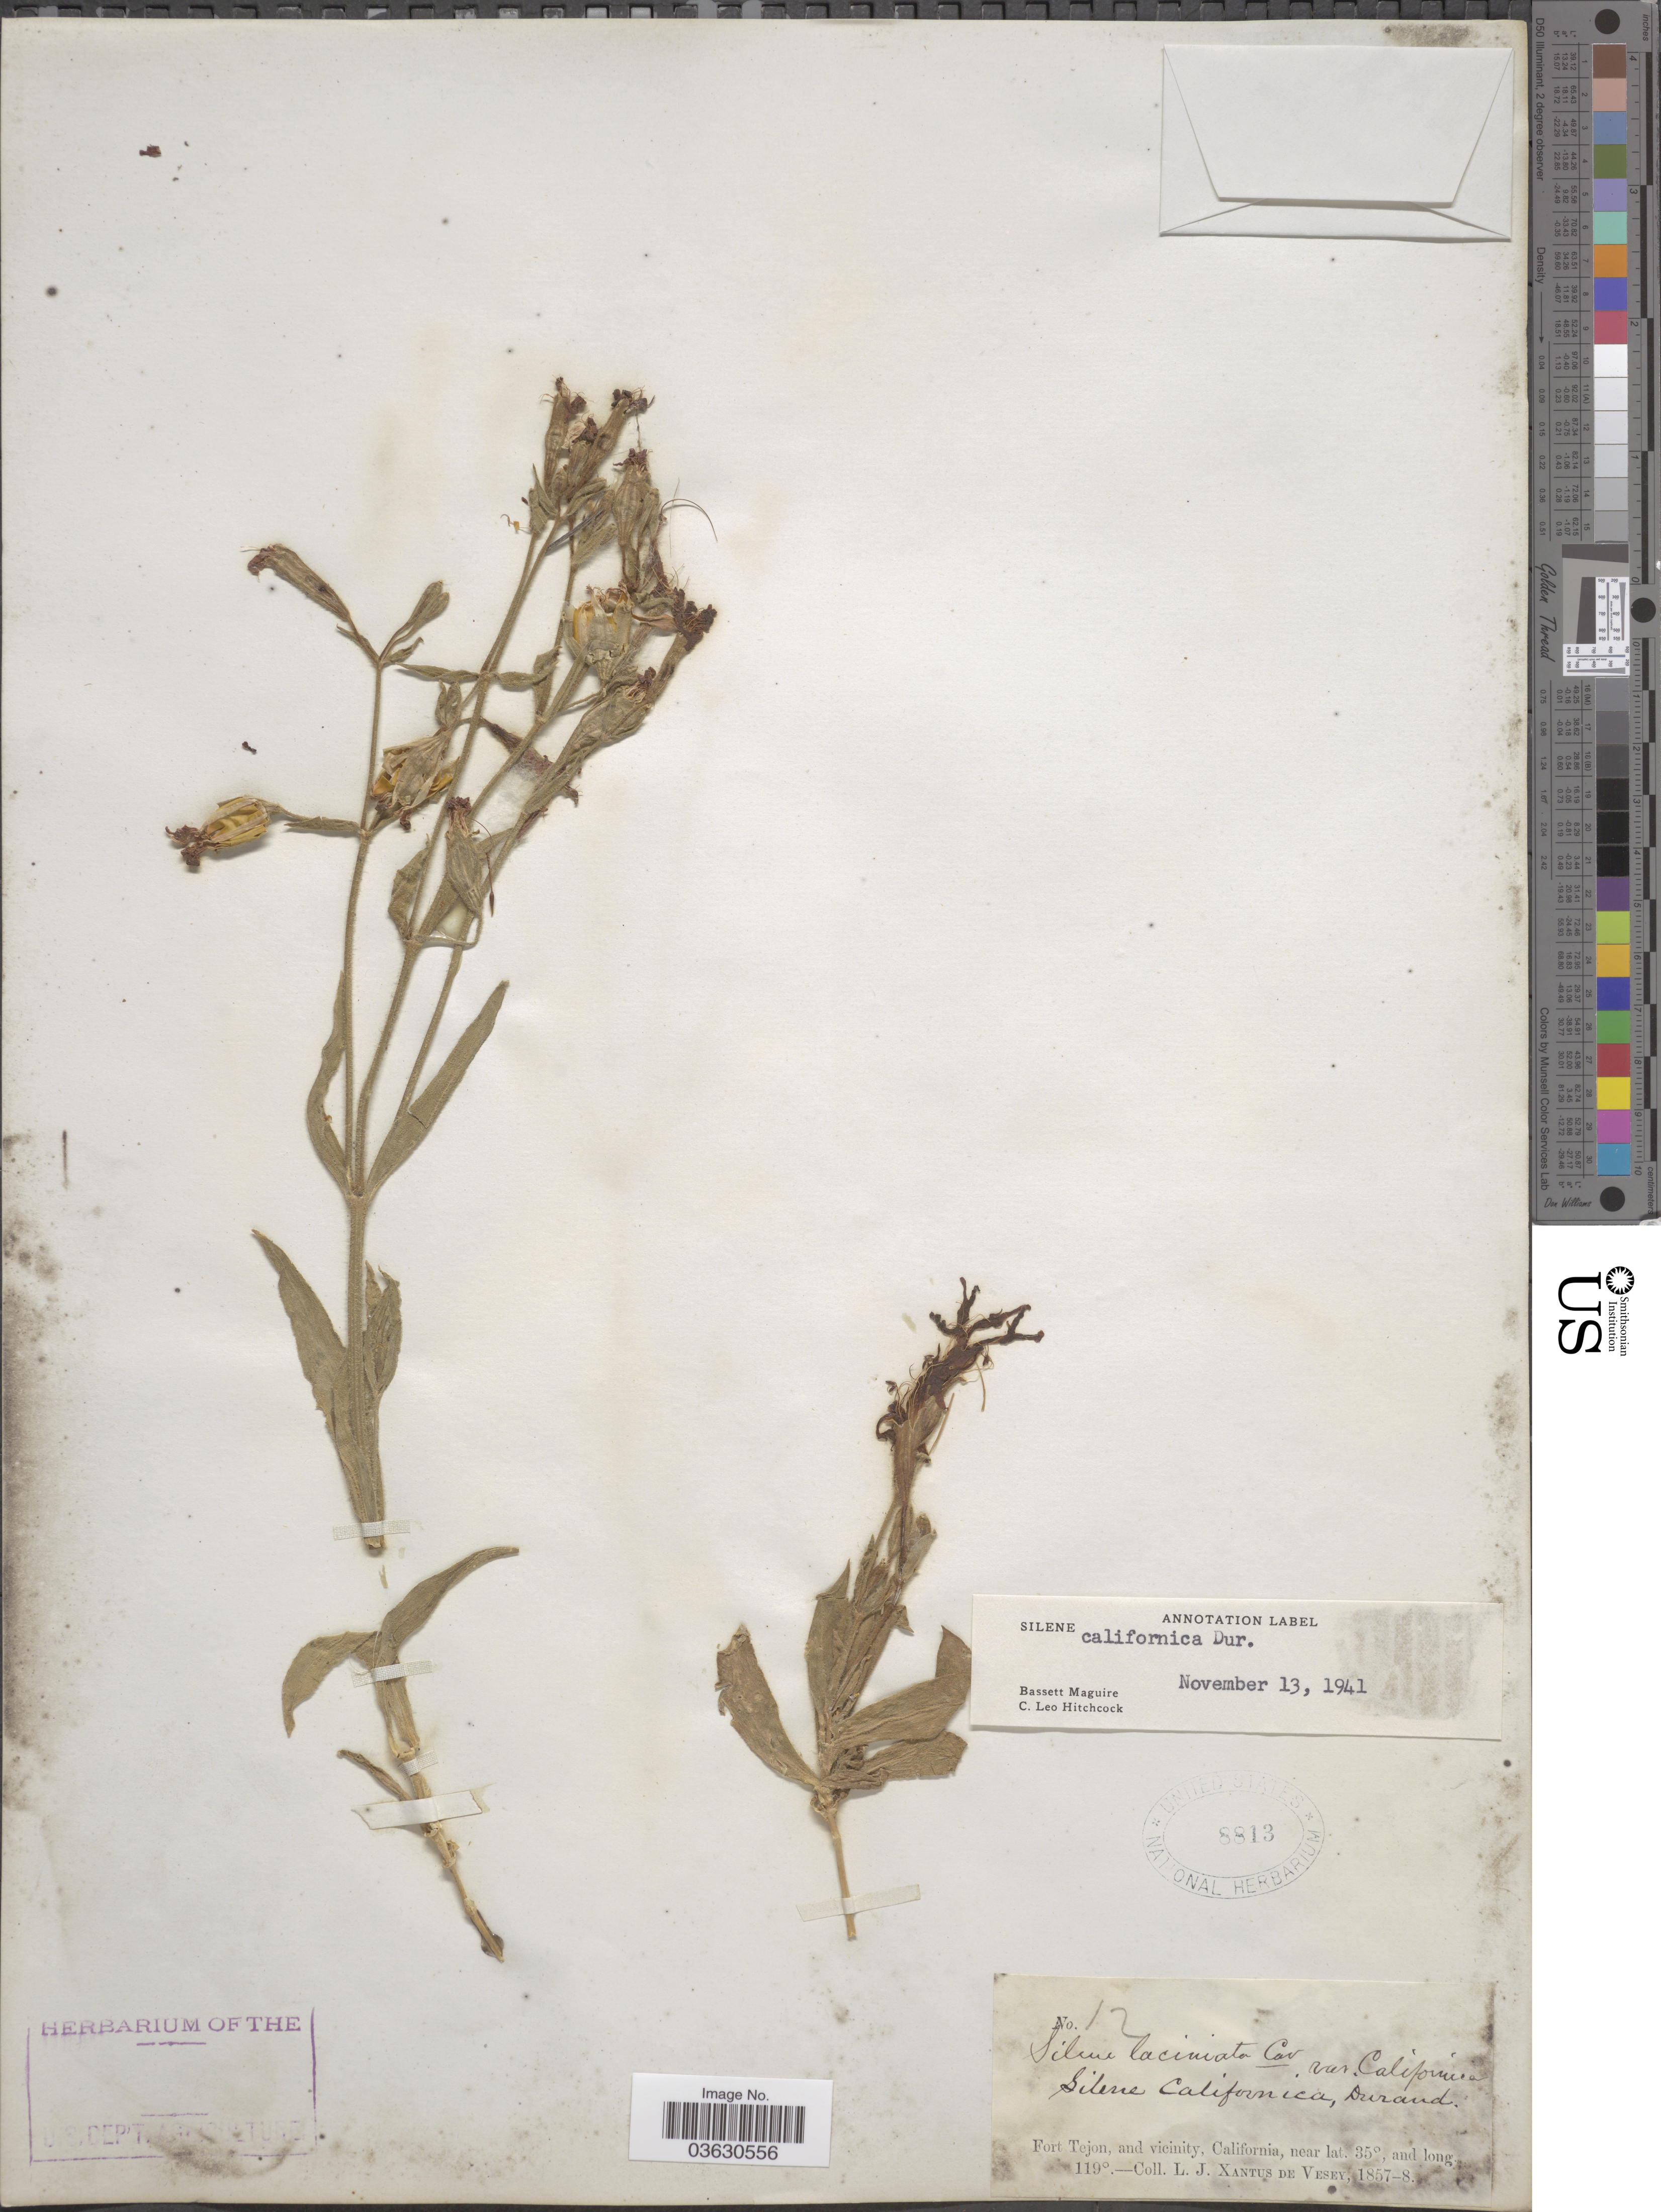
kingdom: Plantae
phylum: Tracheophyta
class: Magnoliopsida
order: Caryophyllales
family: Caryophyllaceae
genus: Silene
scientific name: Silene californica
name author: Durand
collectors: L. Xantus de Vesey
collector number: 12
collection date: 1857/1858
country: United States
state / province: California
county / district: Kern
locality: Fort Tejon, and vicinity.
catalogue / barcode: US 8813